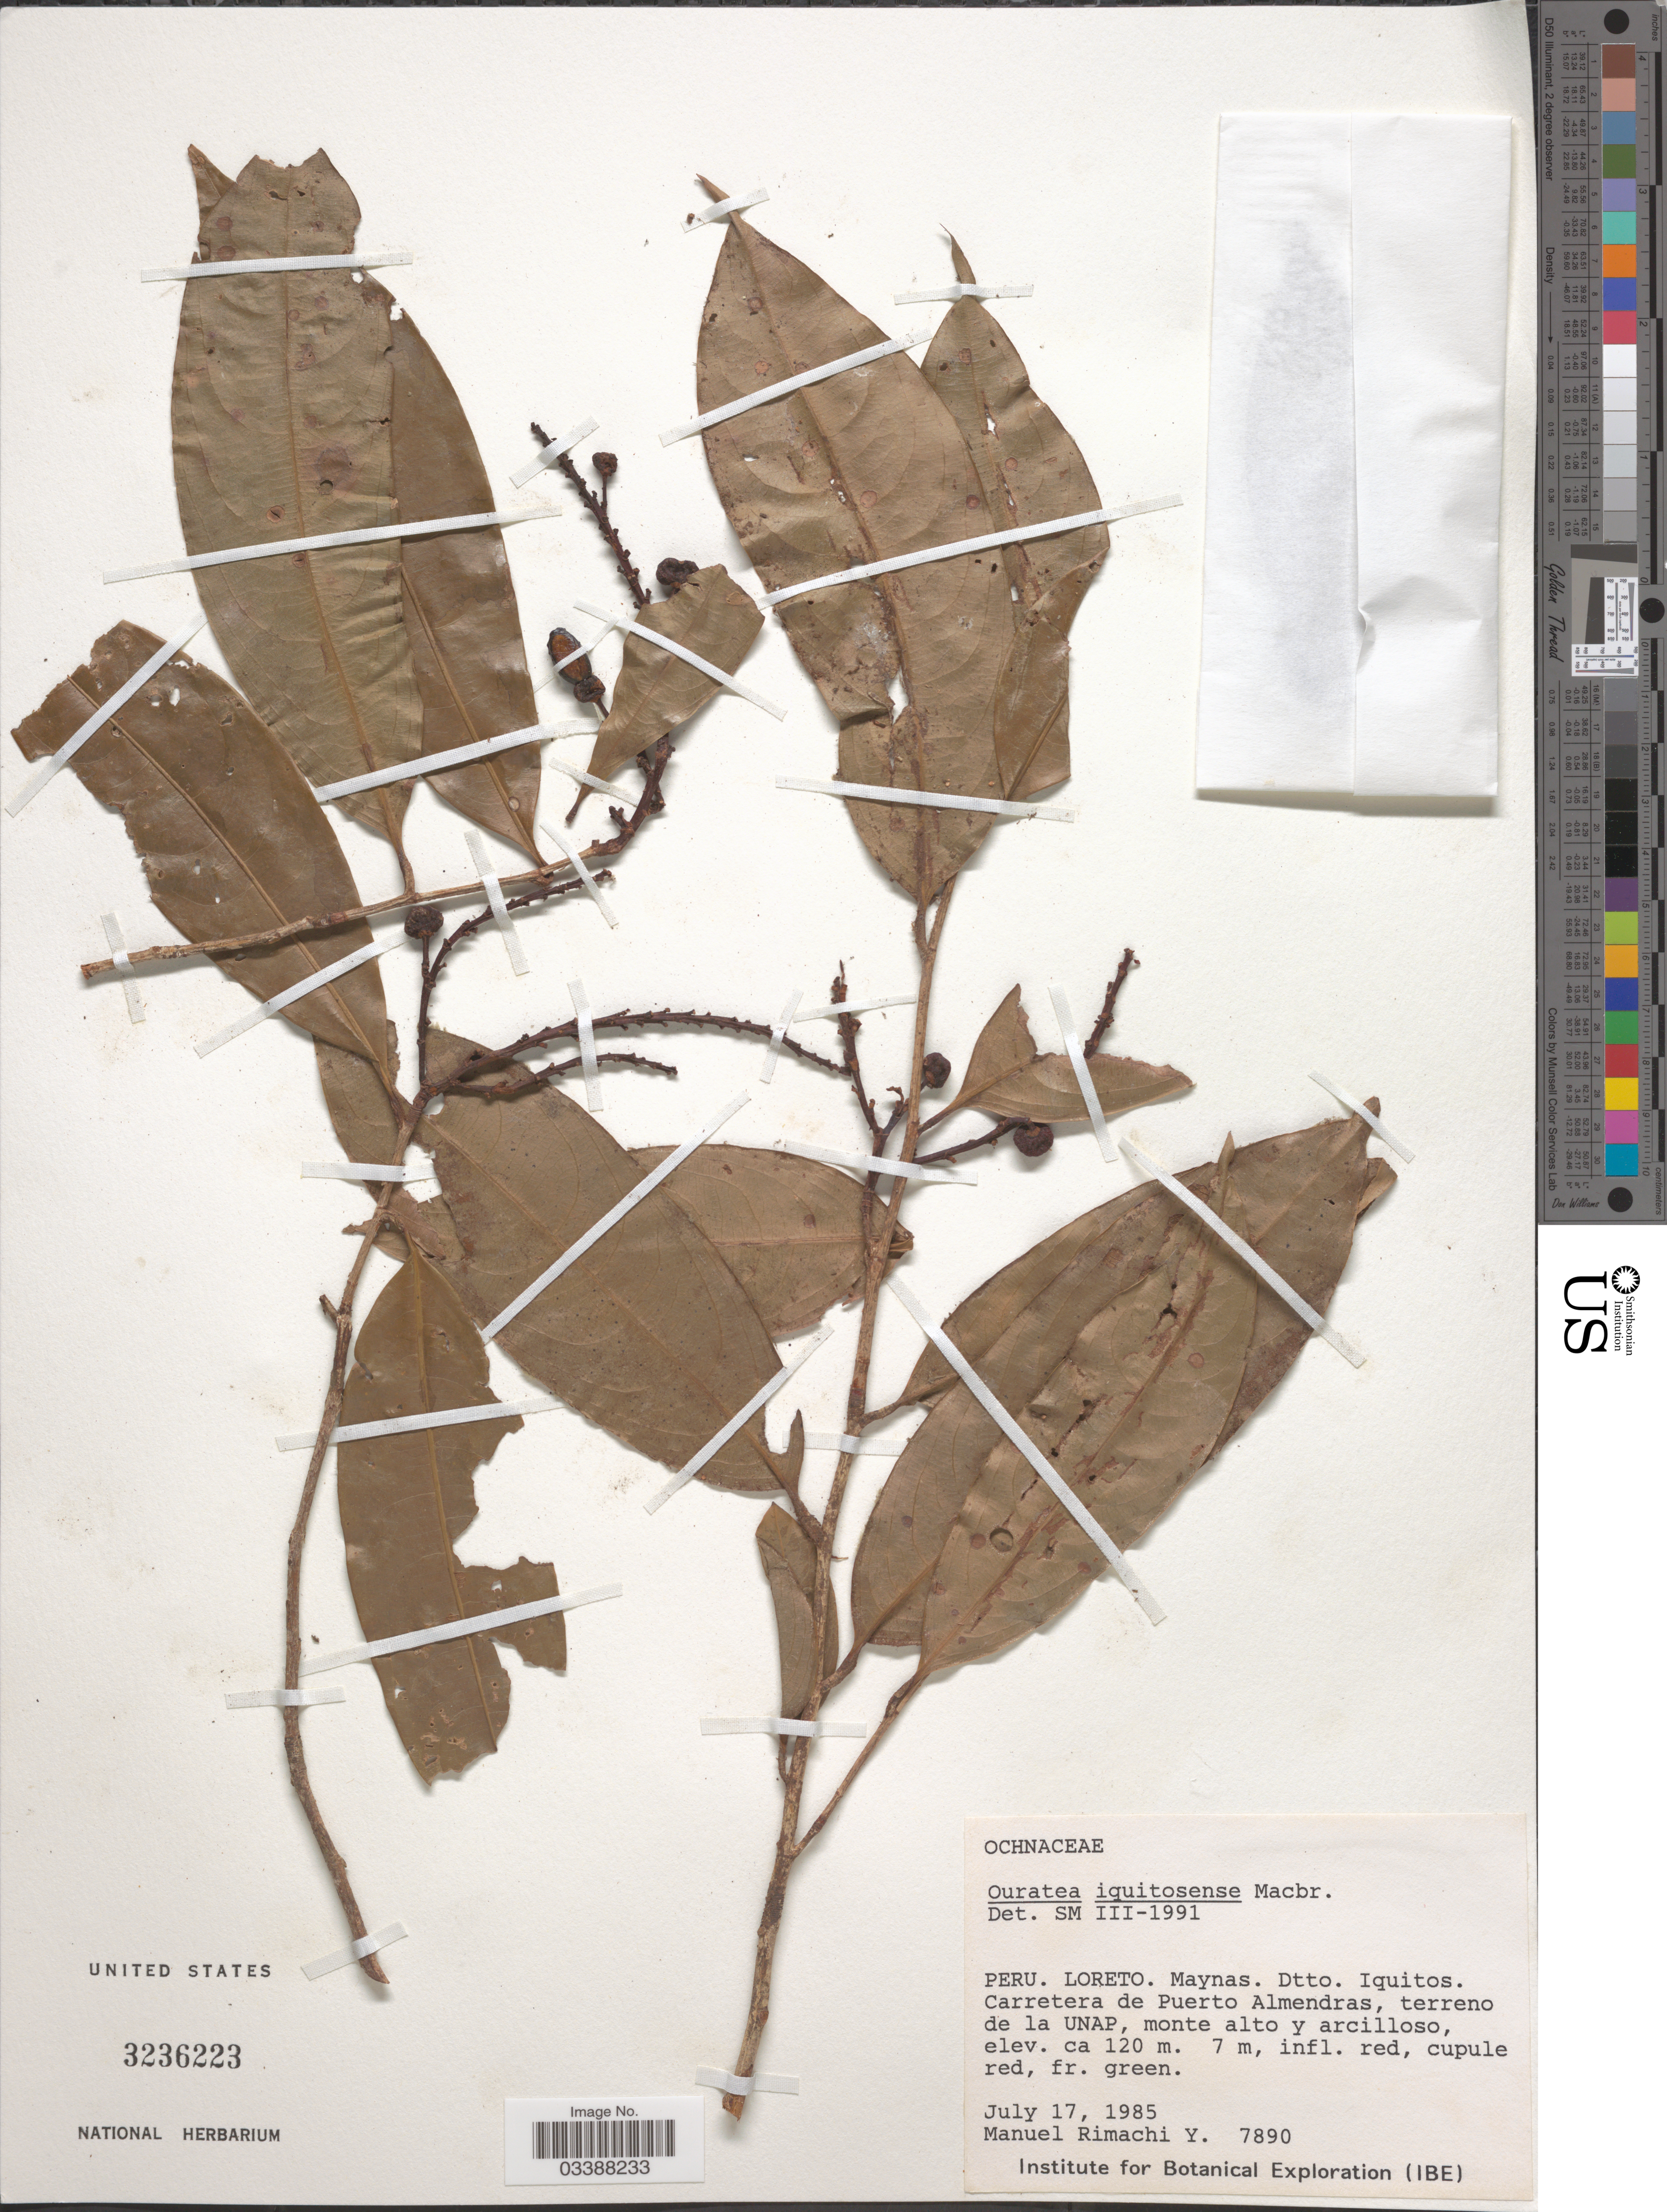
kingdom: Plantae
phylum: Tracheophyta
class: Magnoliopsida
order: Malpighiales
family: Ochnaceae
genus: Ouratea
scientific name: Ouratea iquitoensis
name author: J.F. Macbr.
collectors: M. Rimachi Y.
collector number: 7890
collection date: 1985-07-17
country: Peru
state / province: Loreto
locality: Maynas. Dtto. Iquitos. Carretera de Puerto Almendras, terreno de la UNAP.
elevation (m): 120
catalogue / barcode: US 3236223